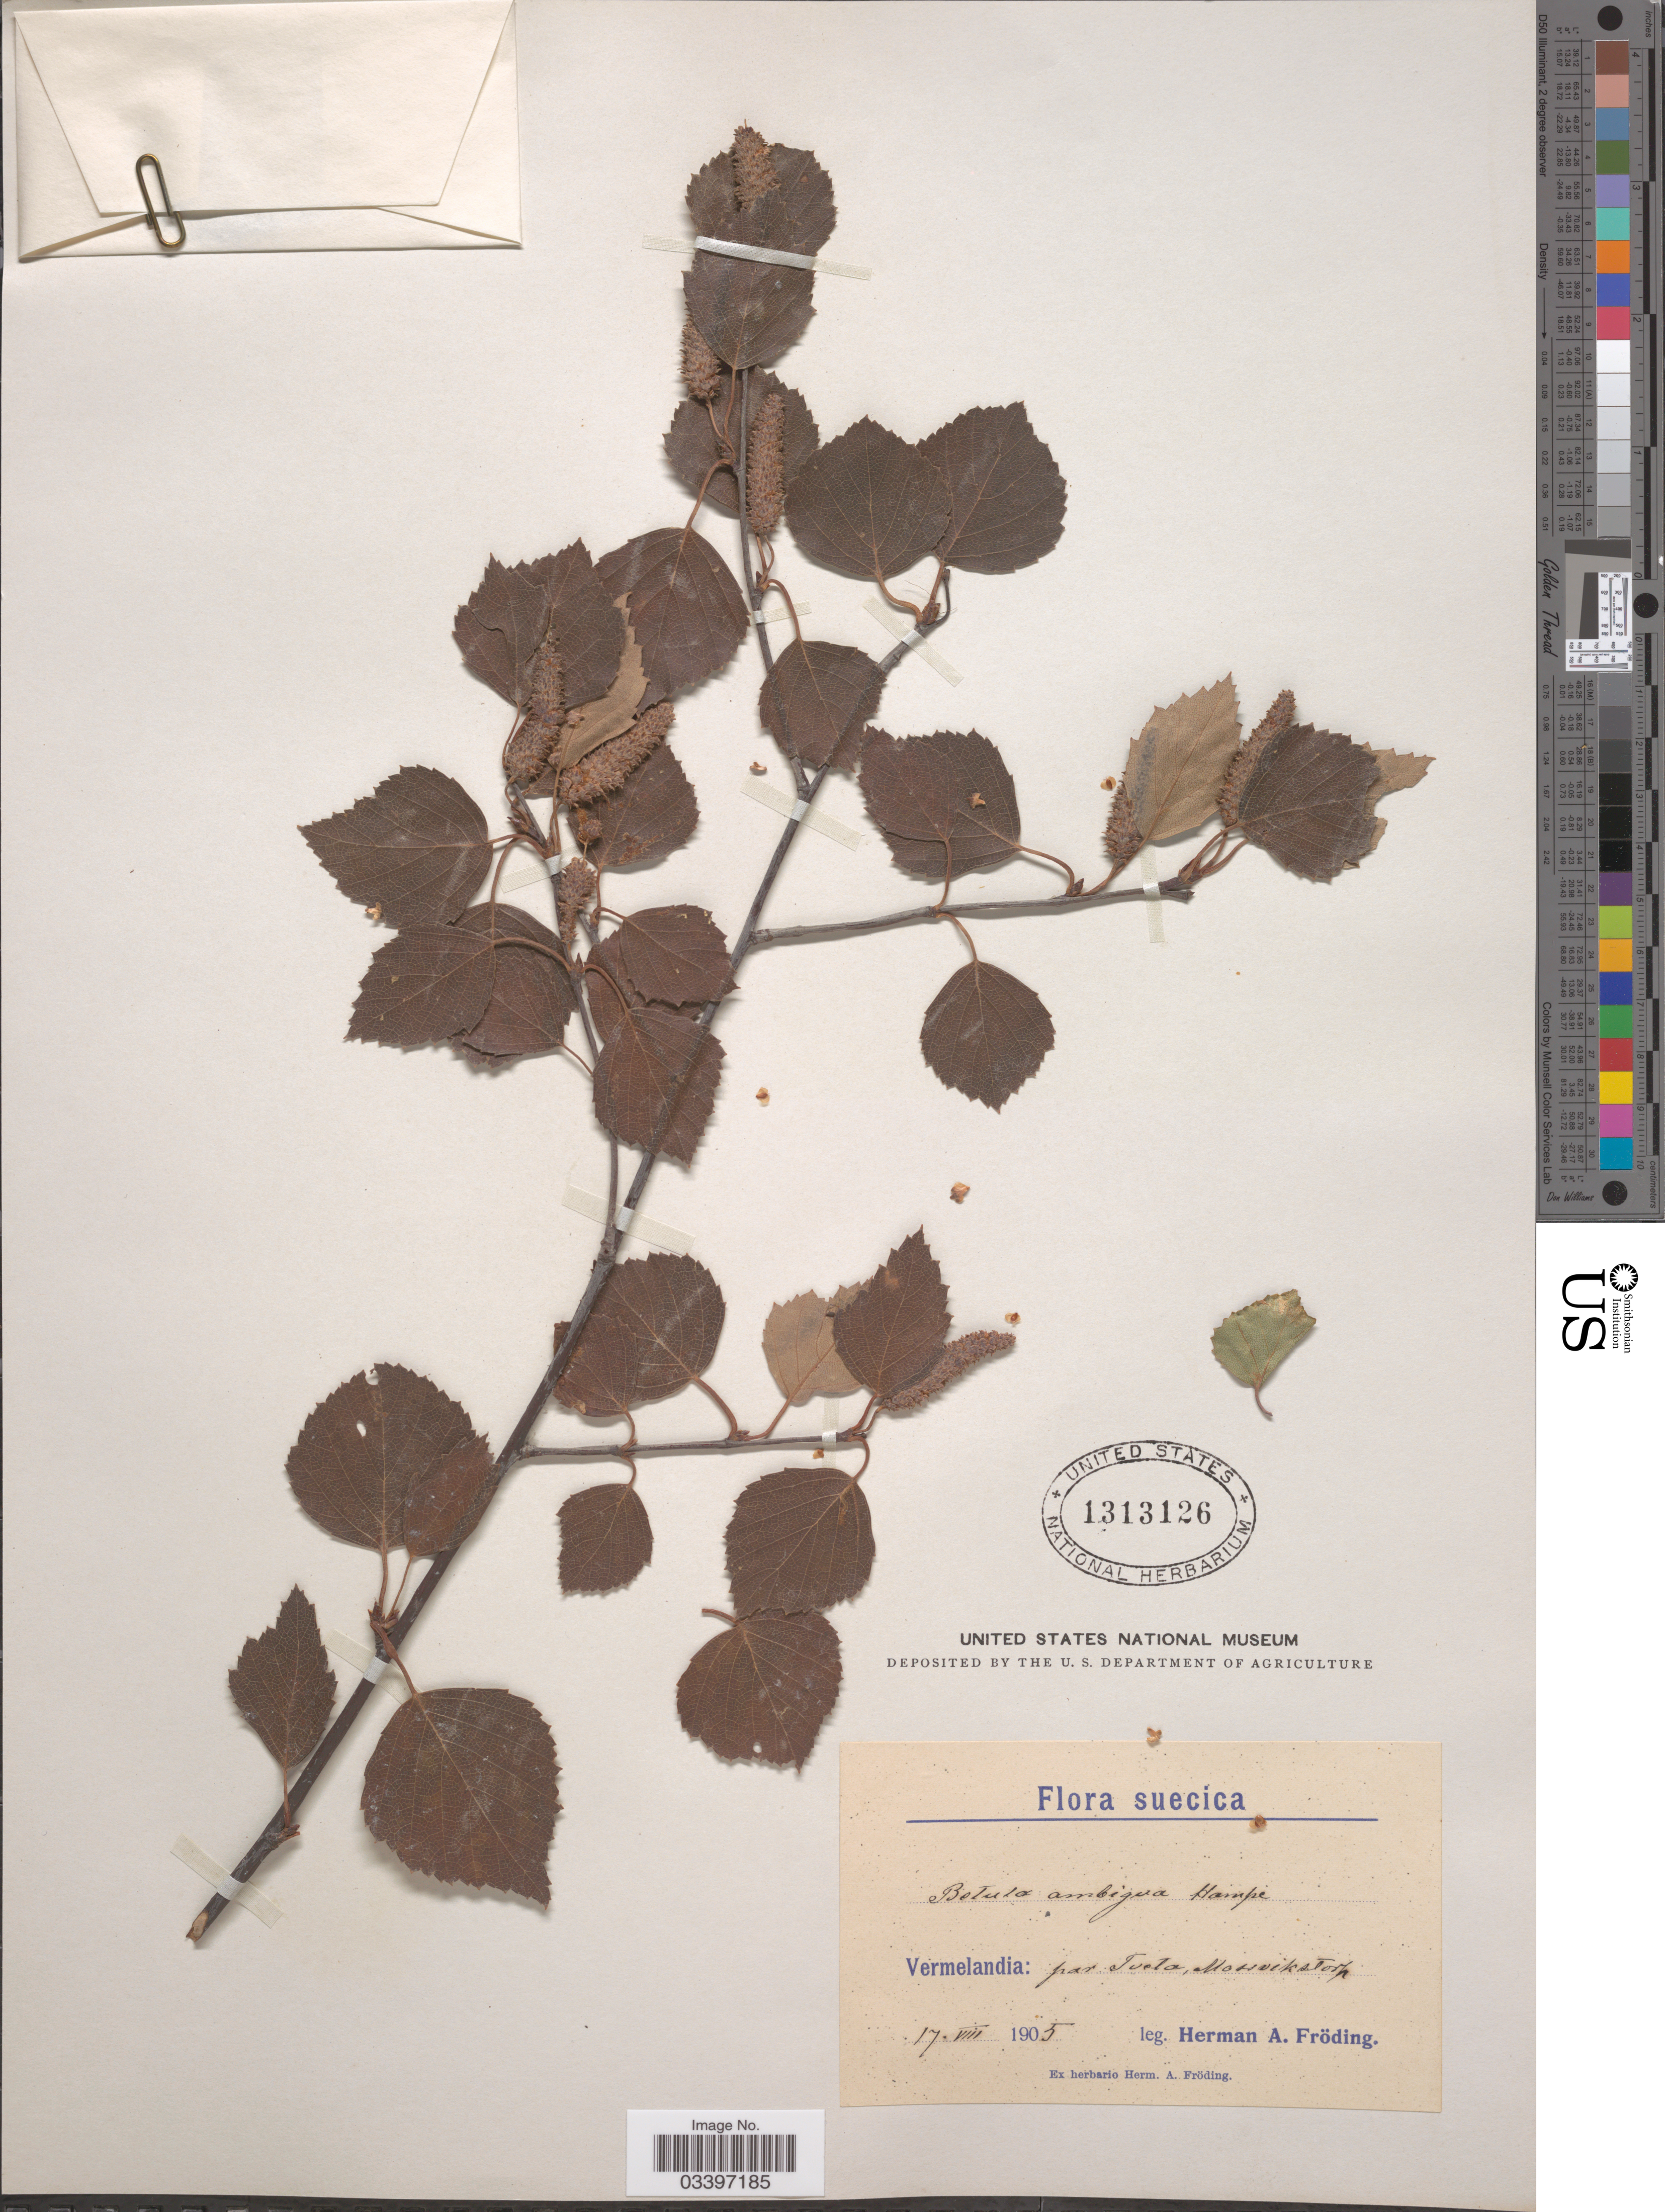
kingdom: Plantae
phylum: Tracheophyta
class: Magnoliopsida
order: Fagales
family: Betulaceae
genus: Betula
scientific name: Betula pubescens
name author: Ehrh.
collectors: H. Froding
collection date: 1905-08-17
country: Sweden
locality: Suecica: Vermelandia: par Tveta, Mossvikstorp.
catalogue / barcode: US 1313126